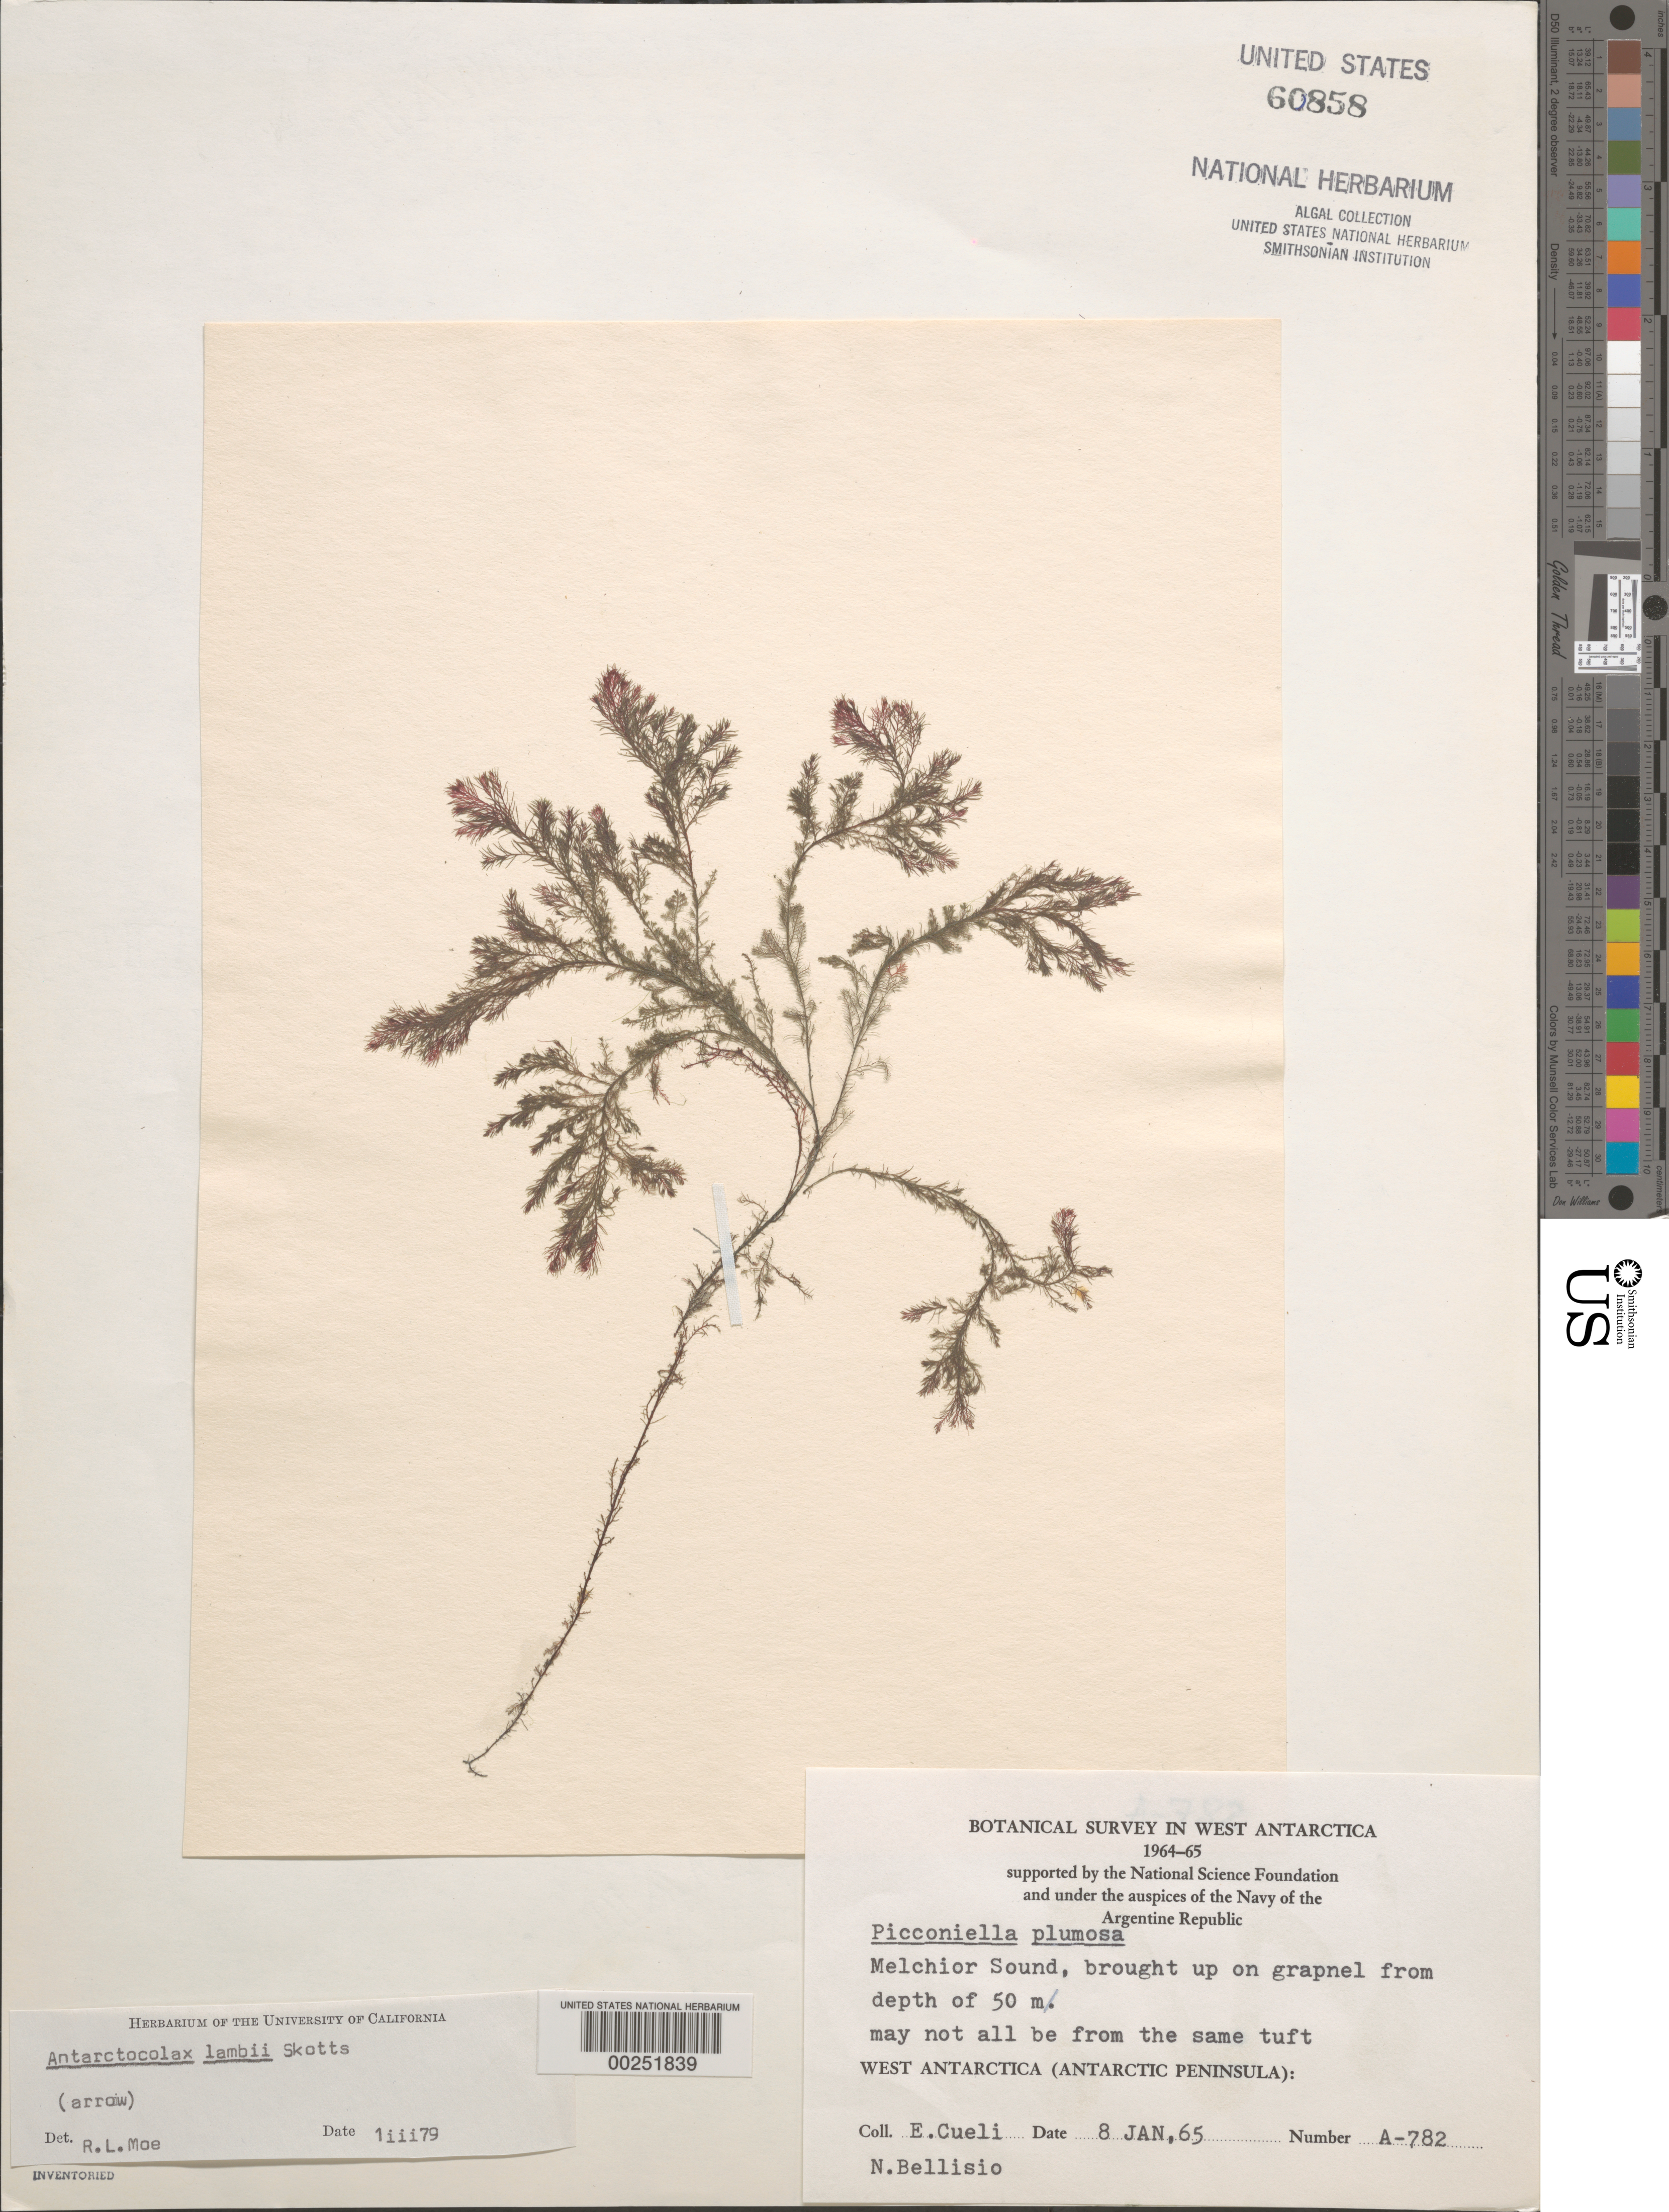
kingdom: Plantae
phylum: Rhodophyta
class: Florideophyceae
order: Ceramiales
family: Rhodomelaceae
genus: Antarctocolax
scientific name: Antarctocolax lambii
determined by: Moe, R. L.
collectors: E. Cueli & N. Bellisio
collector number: A-782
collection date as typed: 08 Jan 1965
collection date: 1965-01-08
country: Antarctica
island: Melchior Islands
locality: Melchior Sound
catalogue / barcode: US 60858